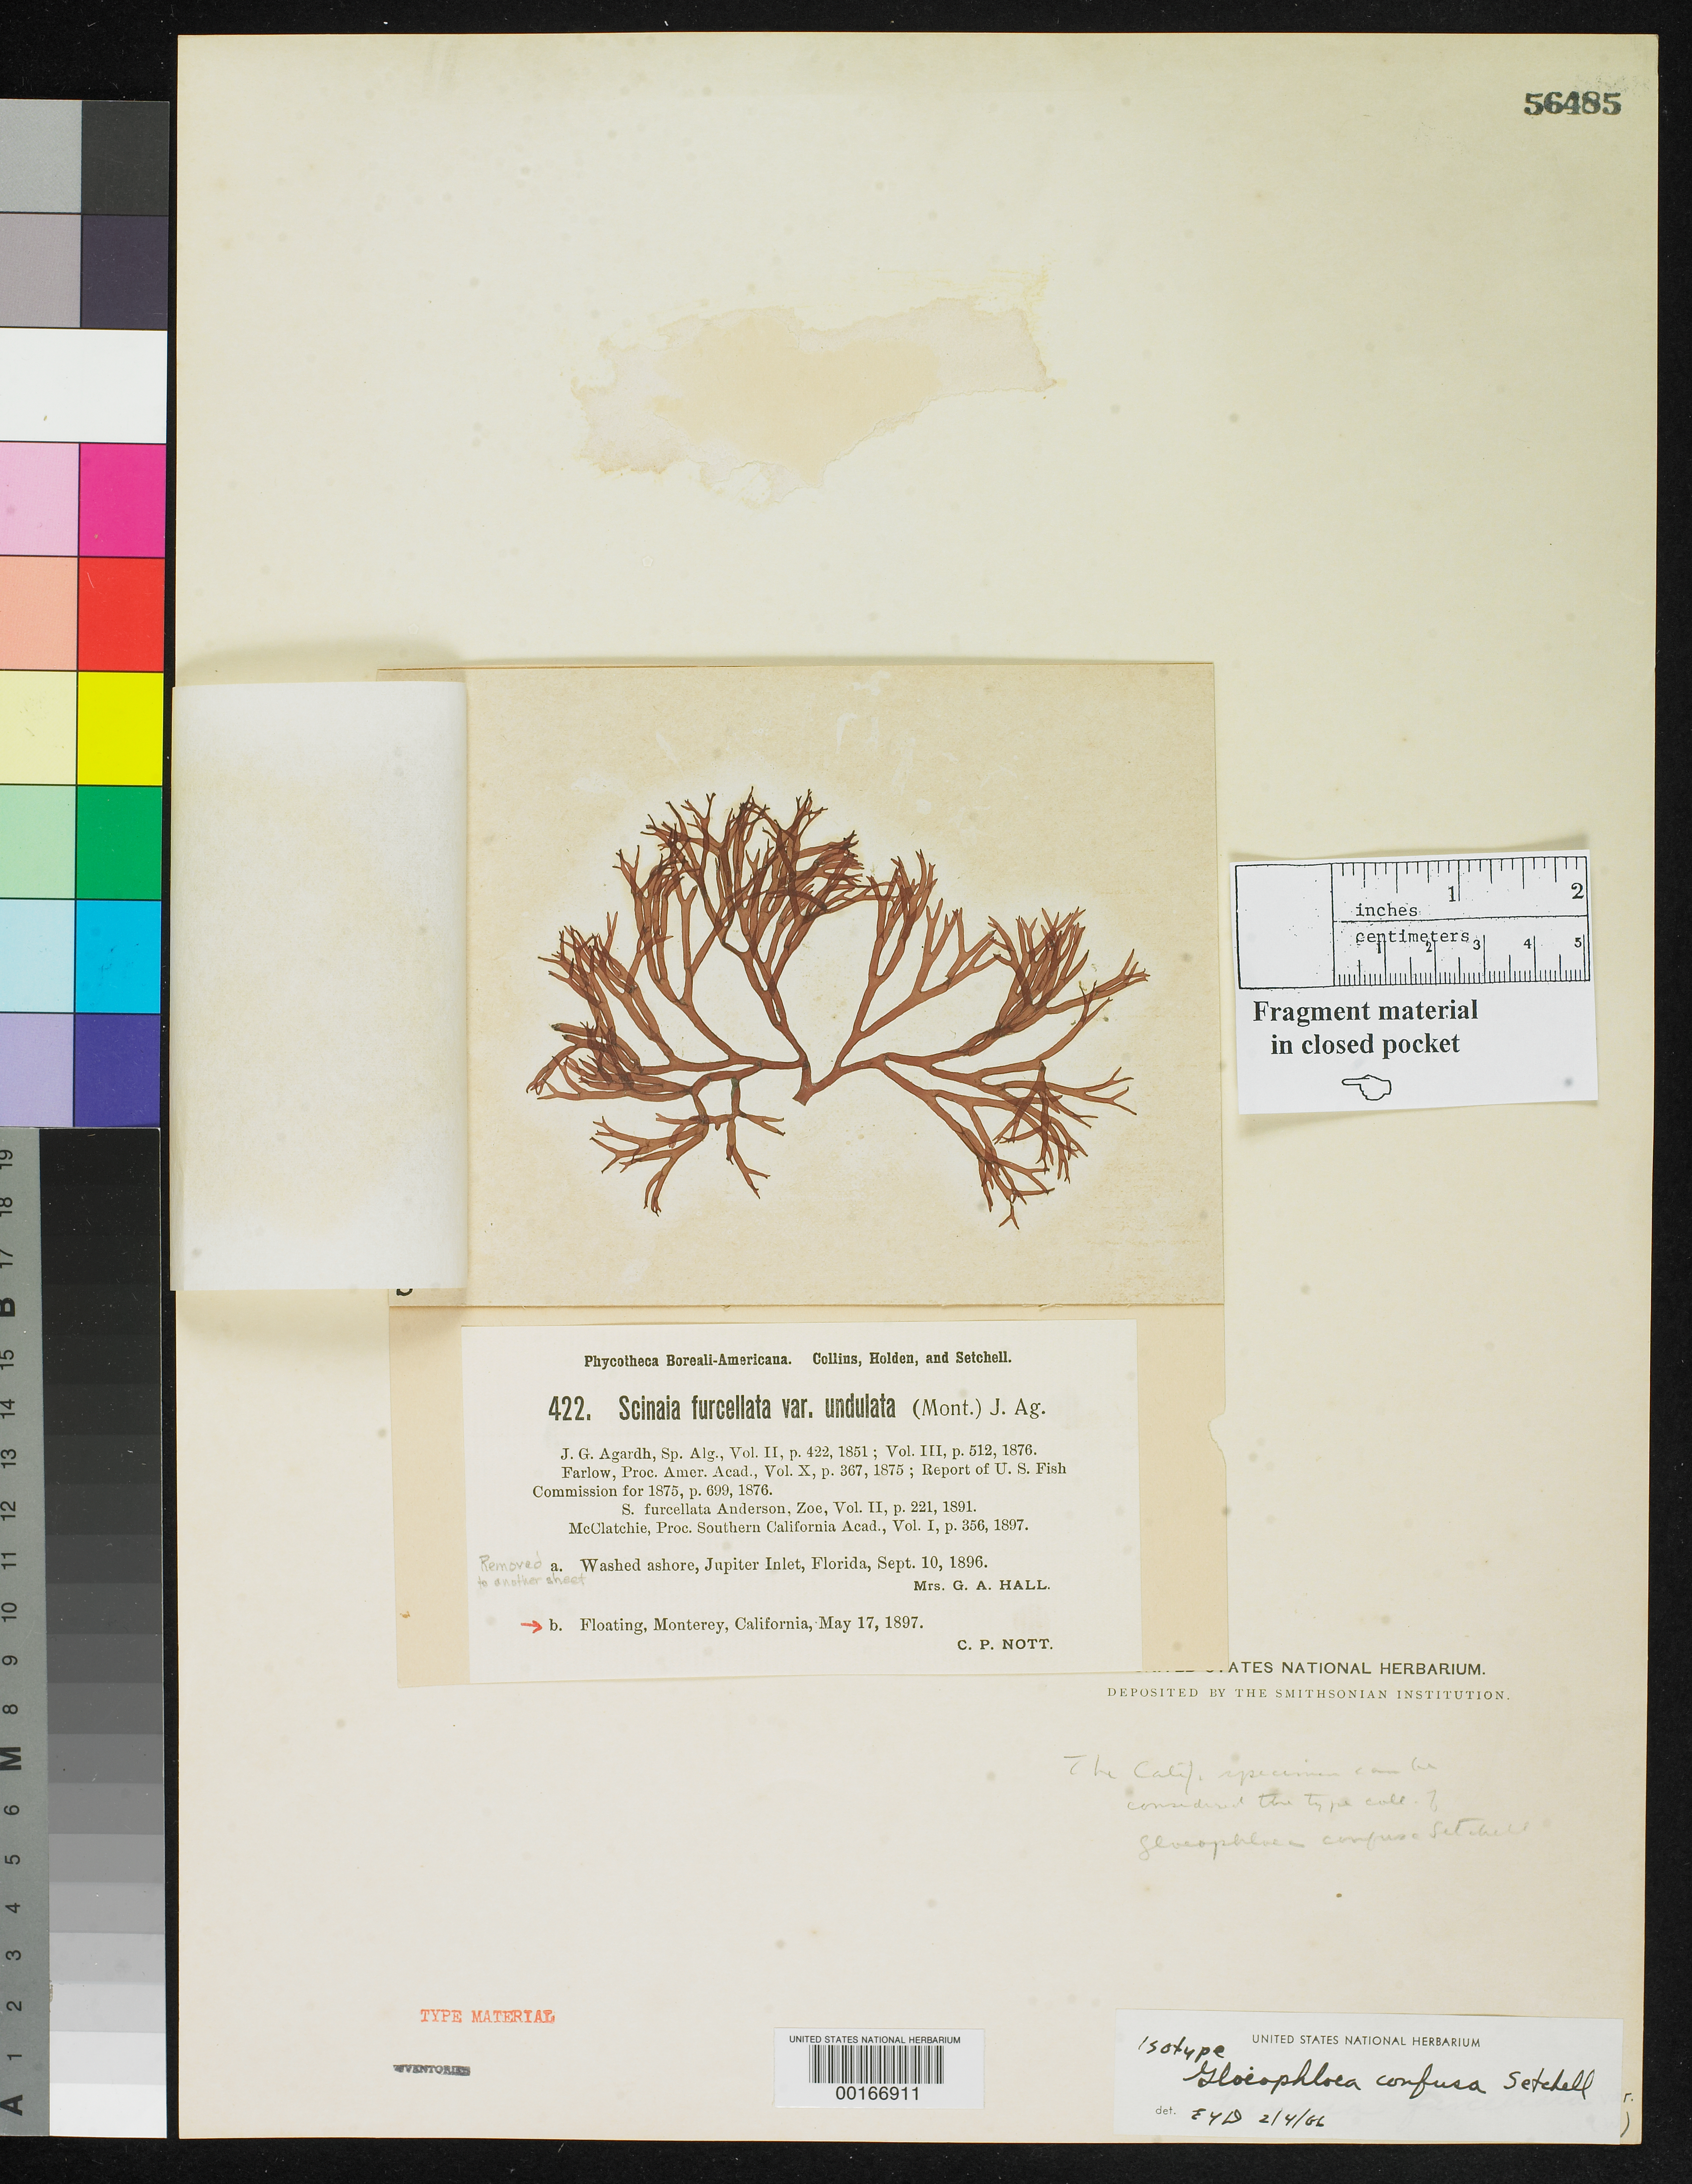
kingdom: Plantae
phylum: Rhodophyta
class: Florideophyceae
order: Nemaliales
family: Scinaiaceae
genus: Gloiophloea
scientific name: Gloiophloea confusa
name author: Setch.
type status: Isotype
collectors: C. Nott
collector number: PB-A 422B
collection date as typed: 17 May 1897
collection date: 1897-05-17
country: United States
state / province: California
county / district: Monterey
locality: Monterey.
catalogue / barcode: US 56485